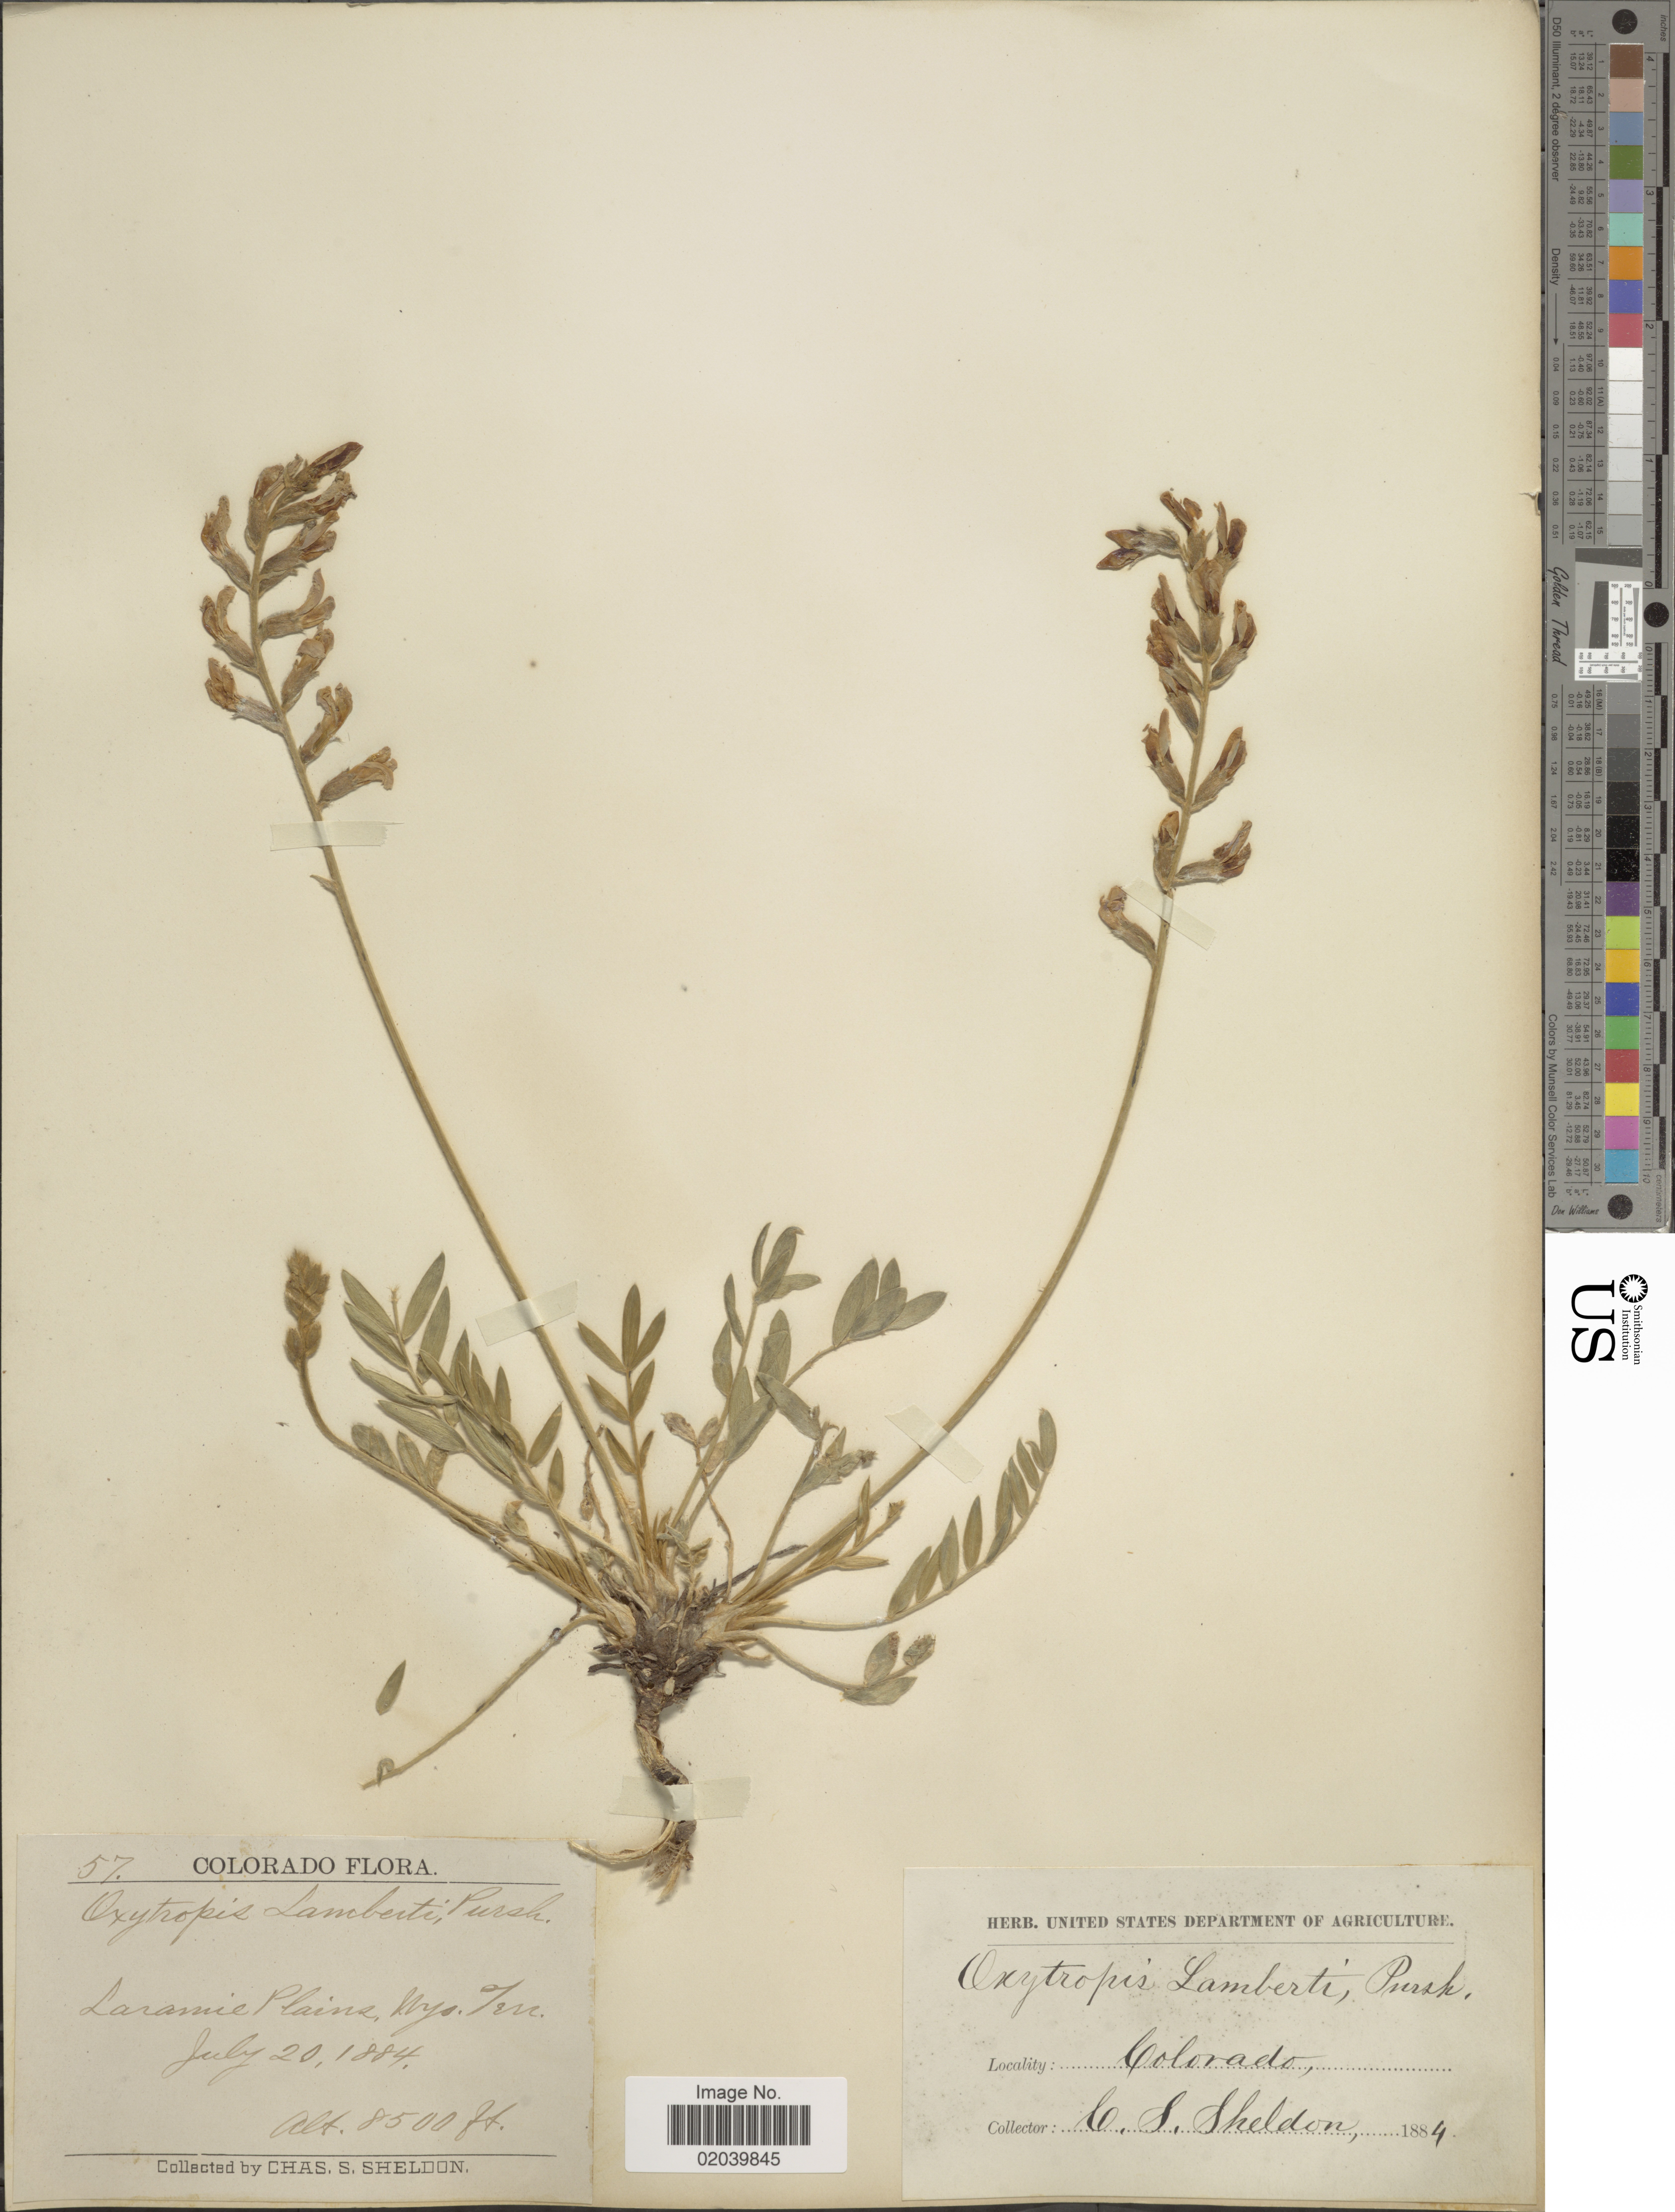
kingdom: Plantae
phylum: Tracheophyta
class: Magnoliopsida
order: Fabales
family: Fabaceae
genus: Oxytropis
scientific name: Oxytropis lambertii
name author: Pursh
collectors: C. S. Sheldon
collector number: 57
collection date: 1884-07-20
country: United States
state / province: Colorado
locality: Laramie Plains, Wyo. Ten.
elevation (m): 2591